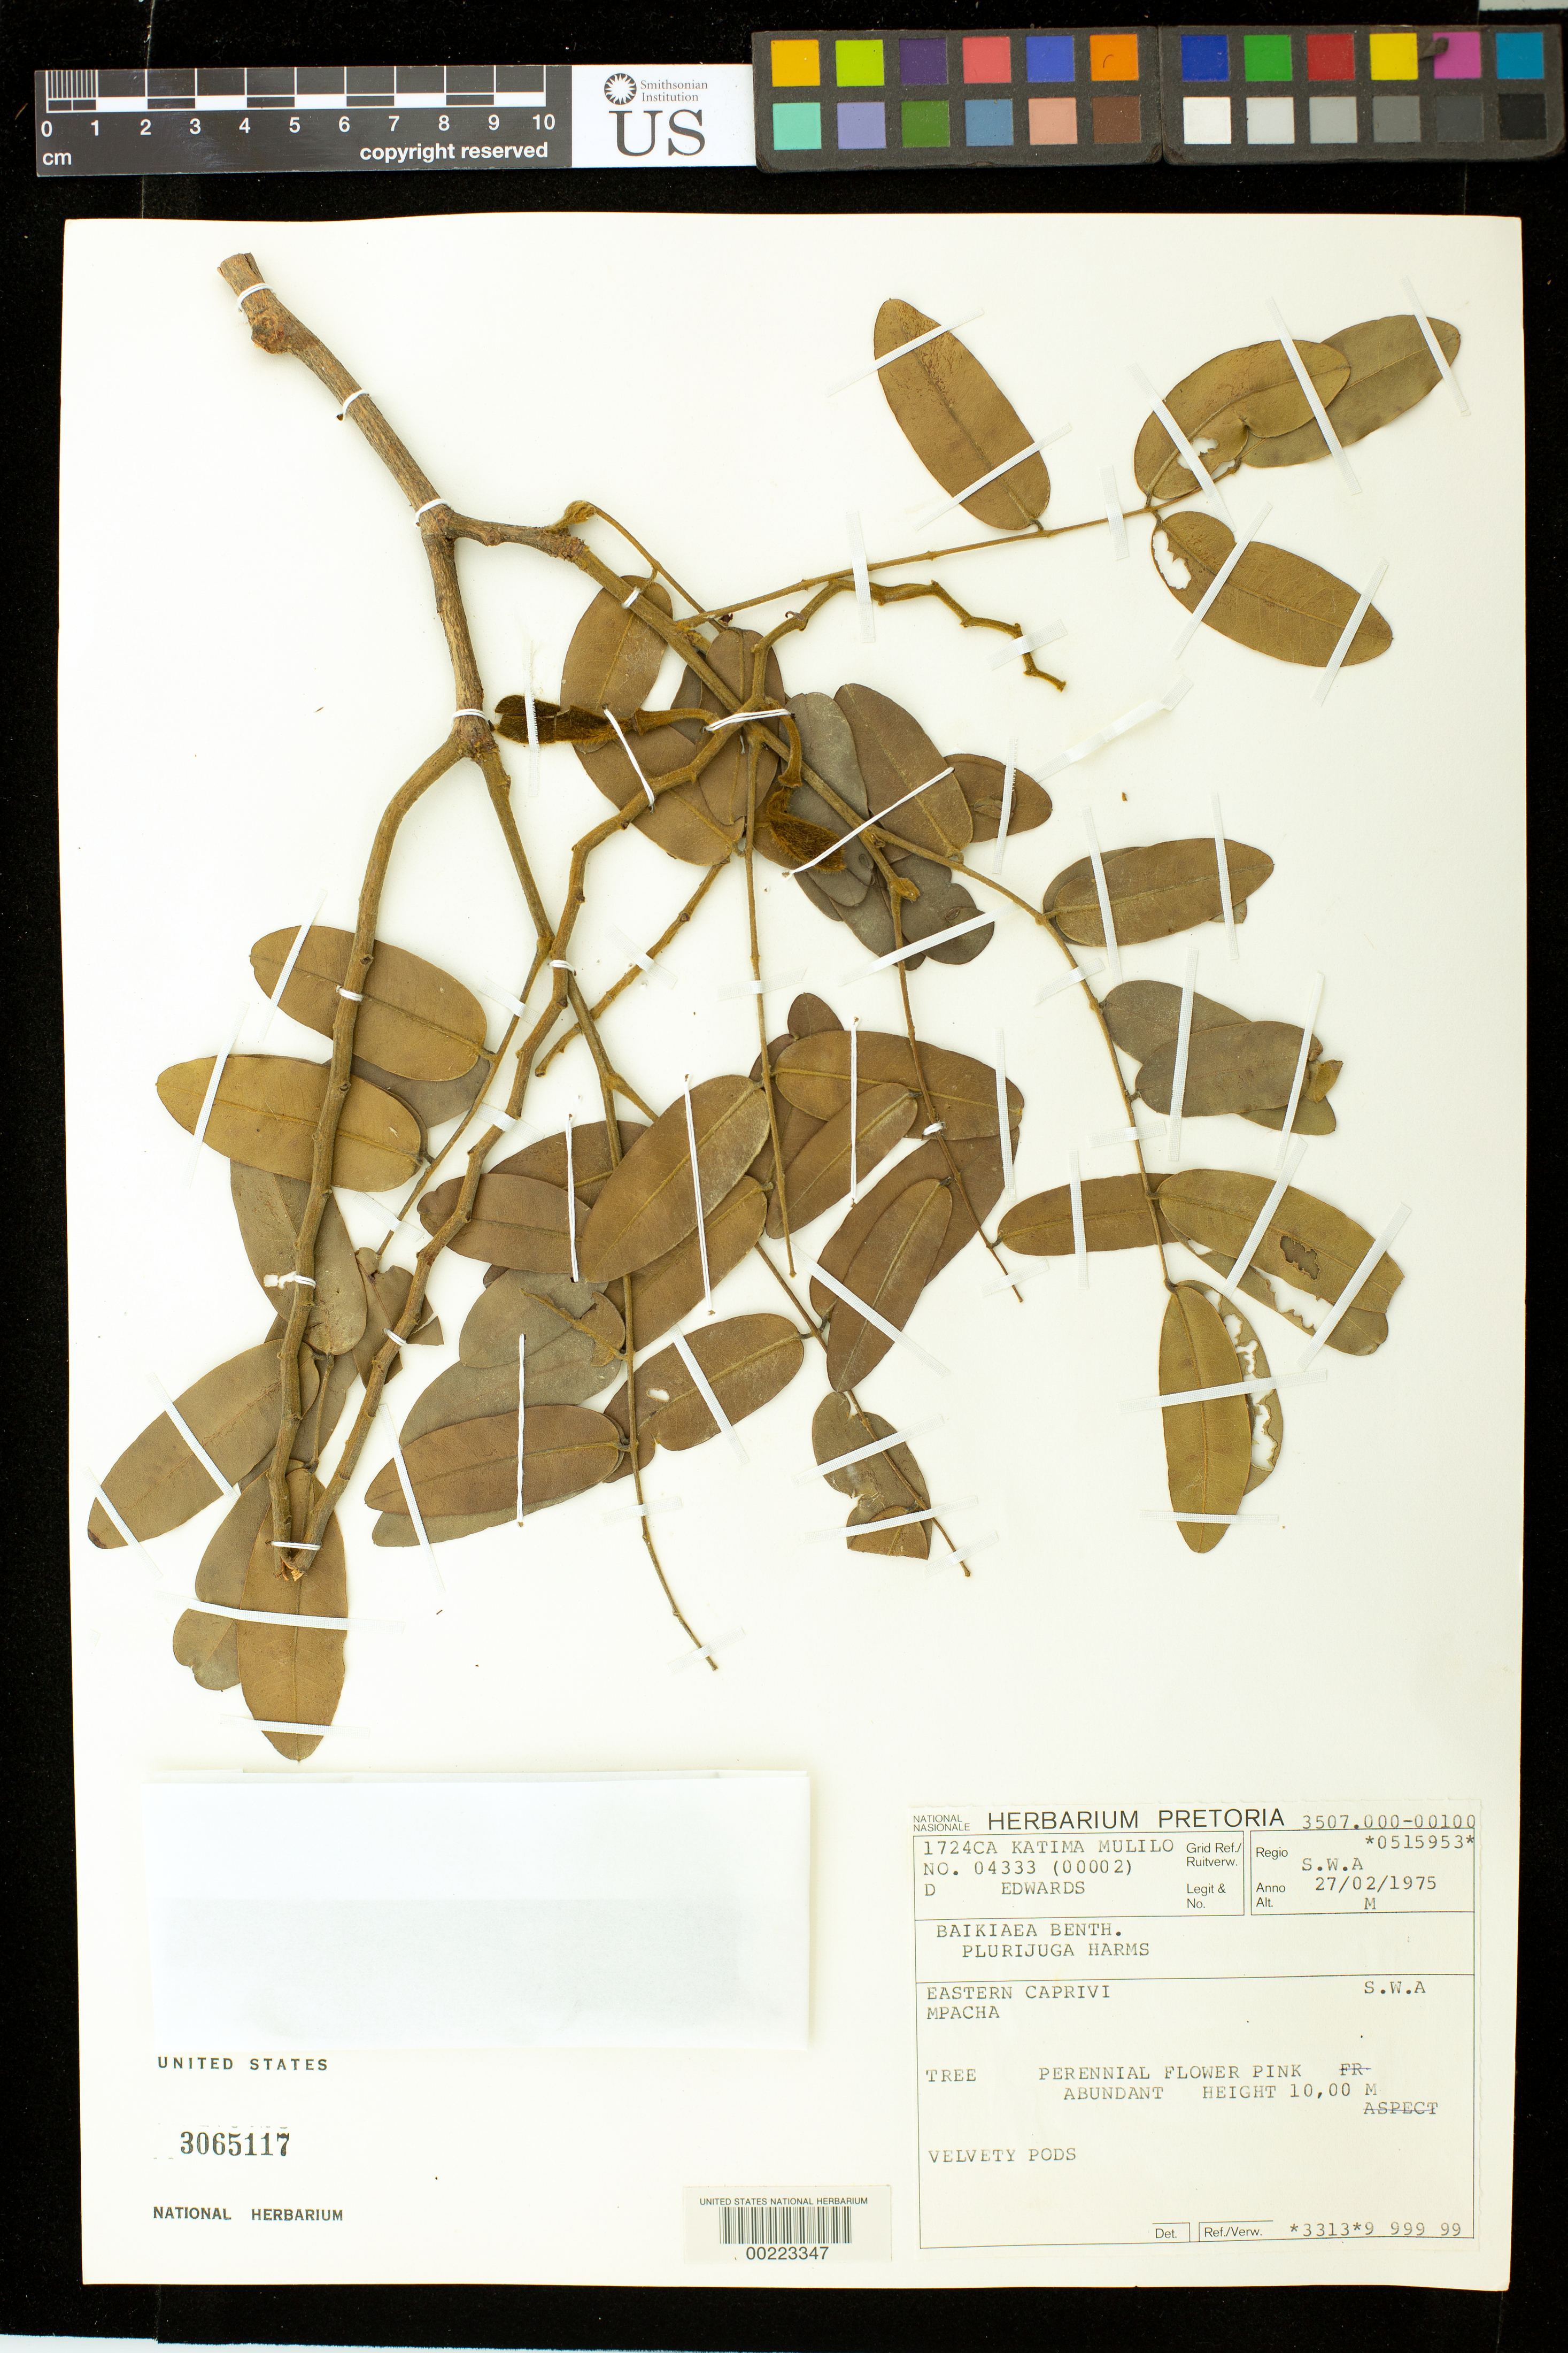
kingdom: Plantae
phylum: Tracheophyta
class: Magnoliopsida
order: Fabales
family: Fabaceae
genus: Baikiaea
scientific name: Baikiaea plurijuga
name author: Harms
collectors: D. Edwards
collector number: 4333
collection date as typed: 27 Feb 1975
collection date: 1975-02-27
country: Namibia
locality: Eastern caprivi, mpacha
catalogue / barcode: US 3065117